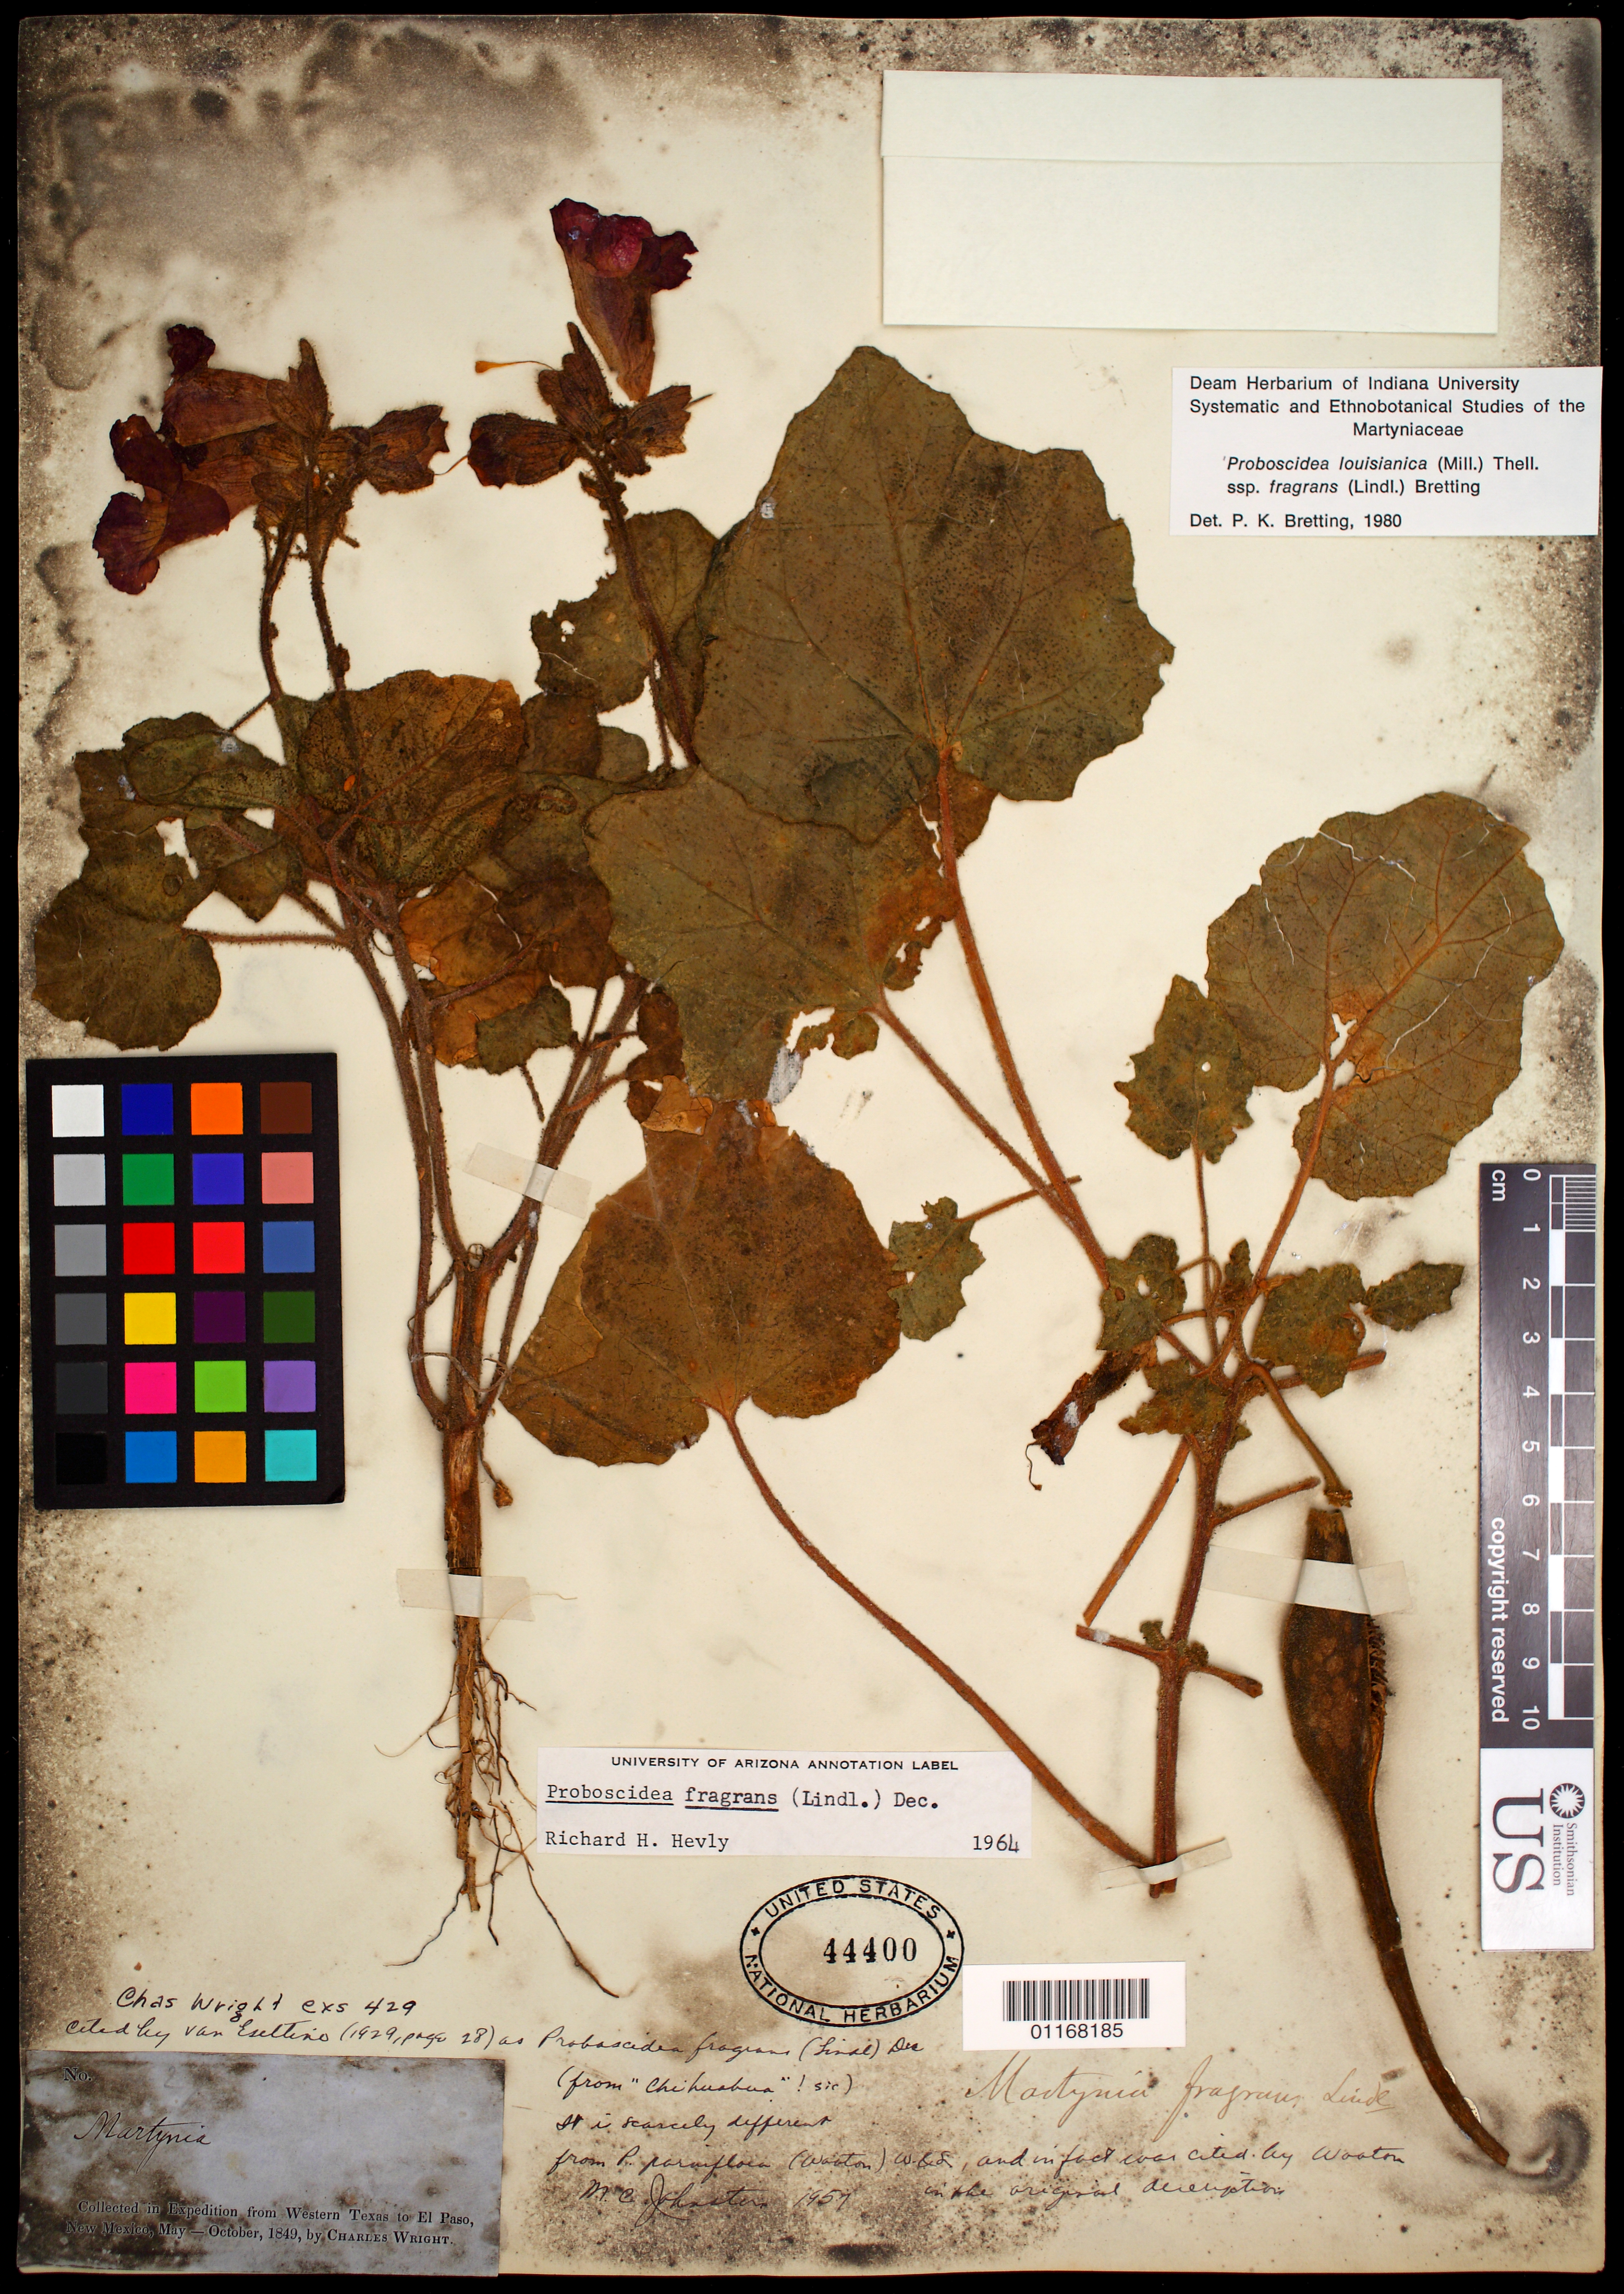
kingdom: Plantae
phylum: Tracheophyta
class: Magnoliopsida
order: Lamiales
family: Martyniaceae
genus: Proboscidea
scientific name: Proboscidea louisianica subsp. fragrans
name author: (Mill.) Thell.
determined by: Bretting, Peter K.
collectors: C. Wright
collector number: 421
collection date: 1849-05/1949-10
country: United States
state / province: New Mexico / Texas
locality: from Western Texas to El Paso, New Mexico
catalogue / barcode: US 44400